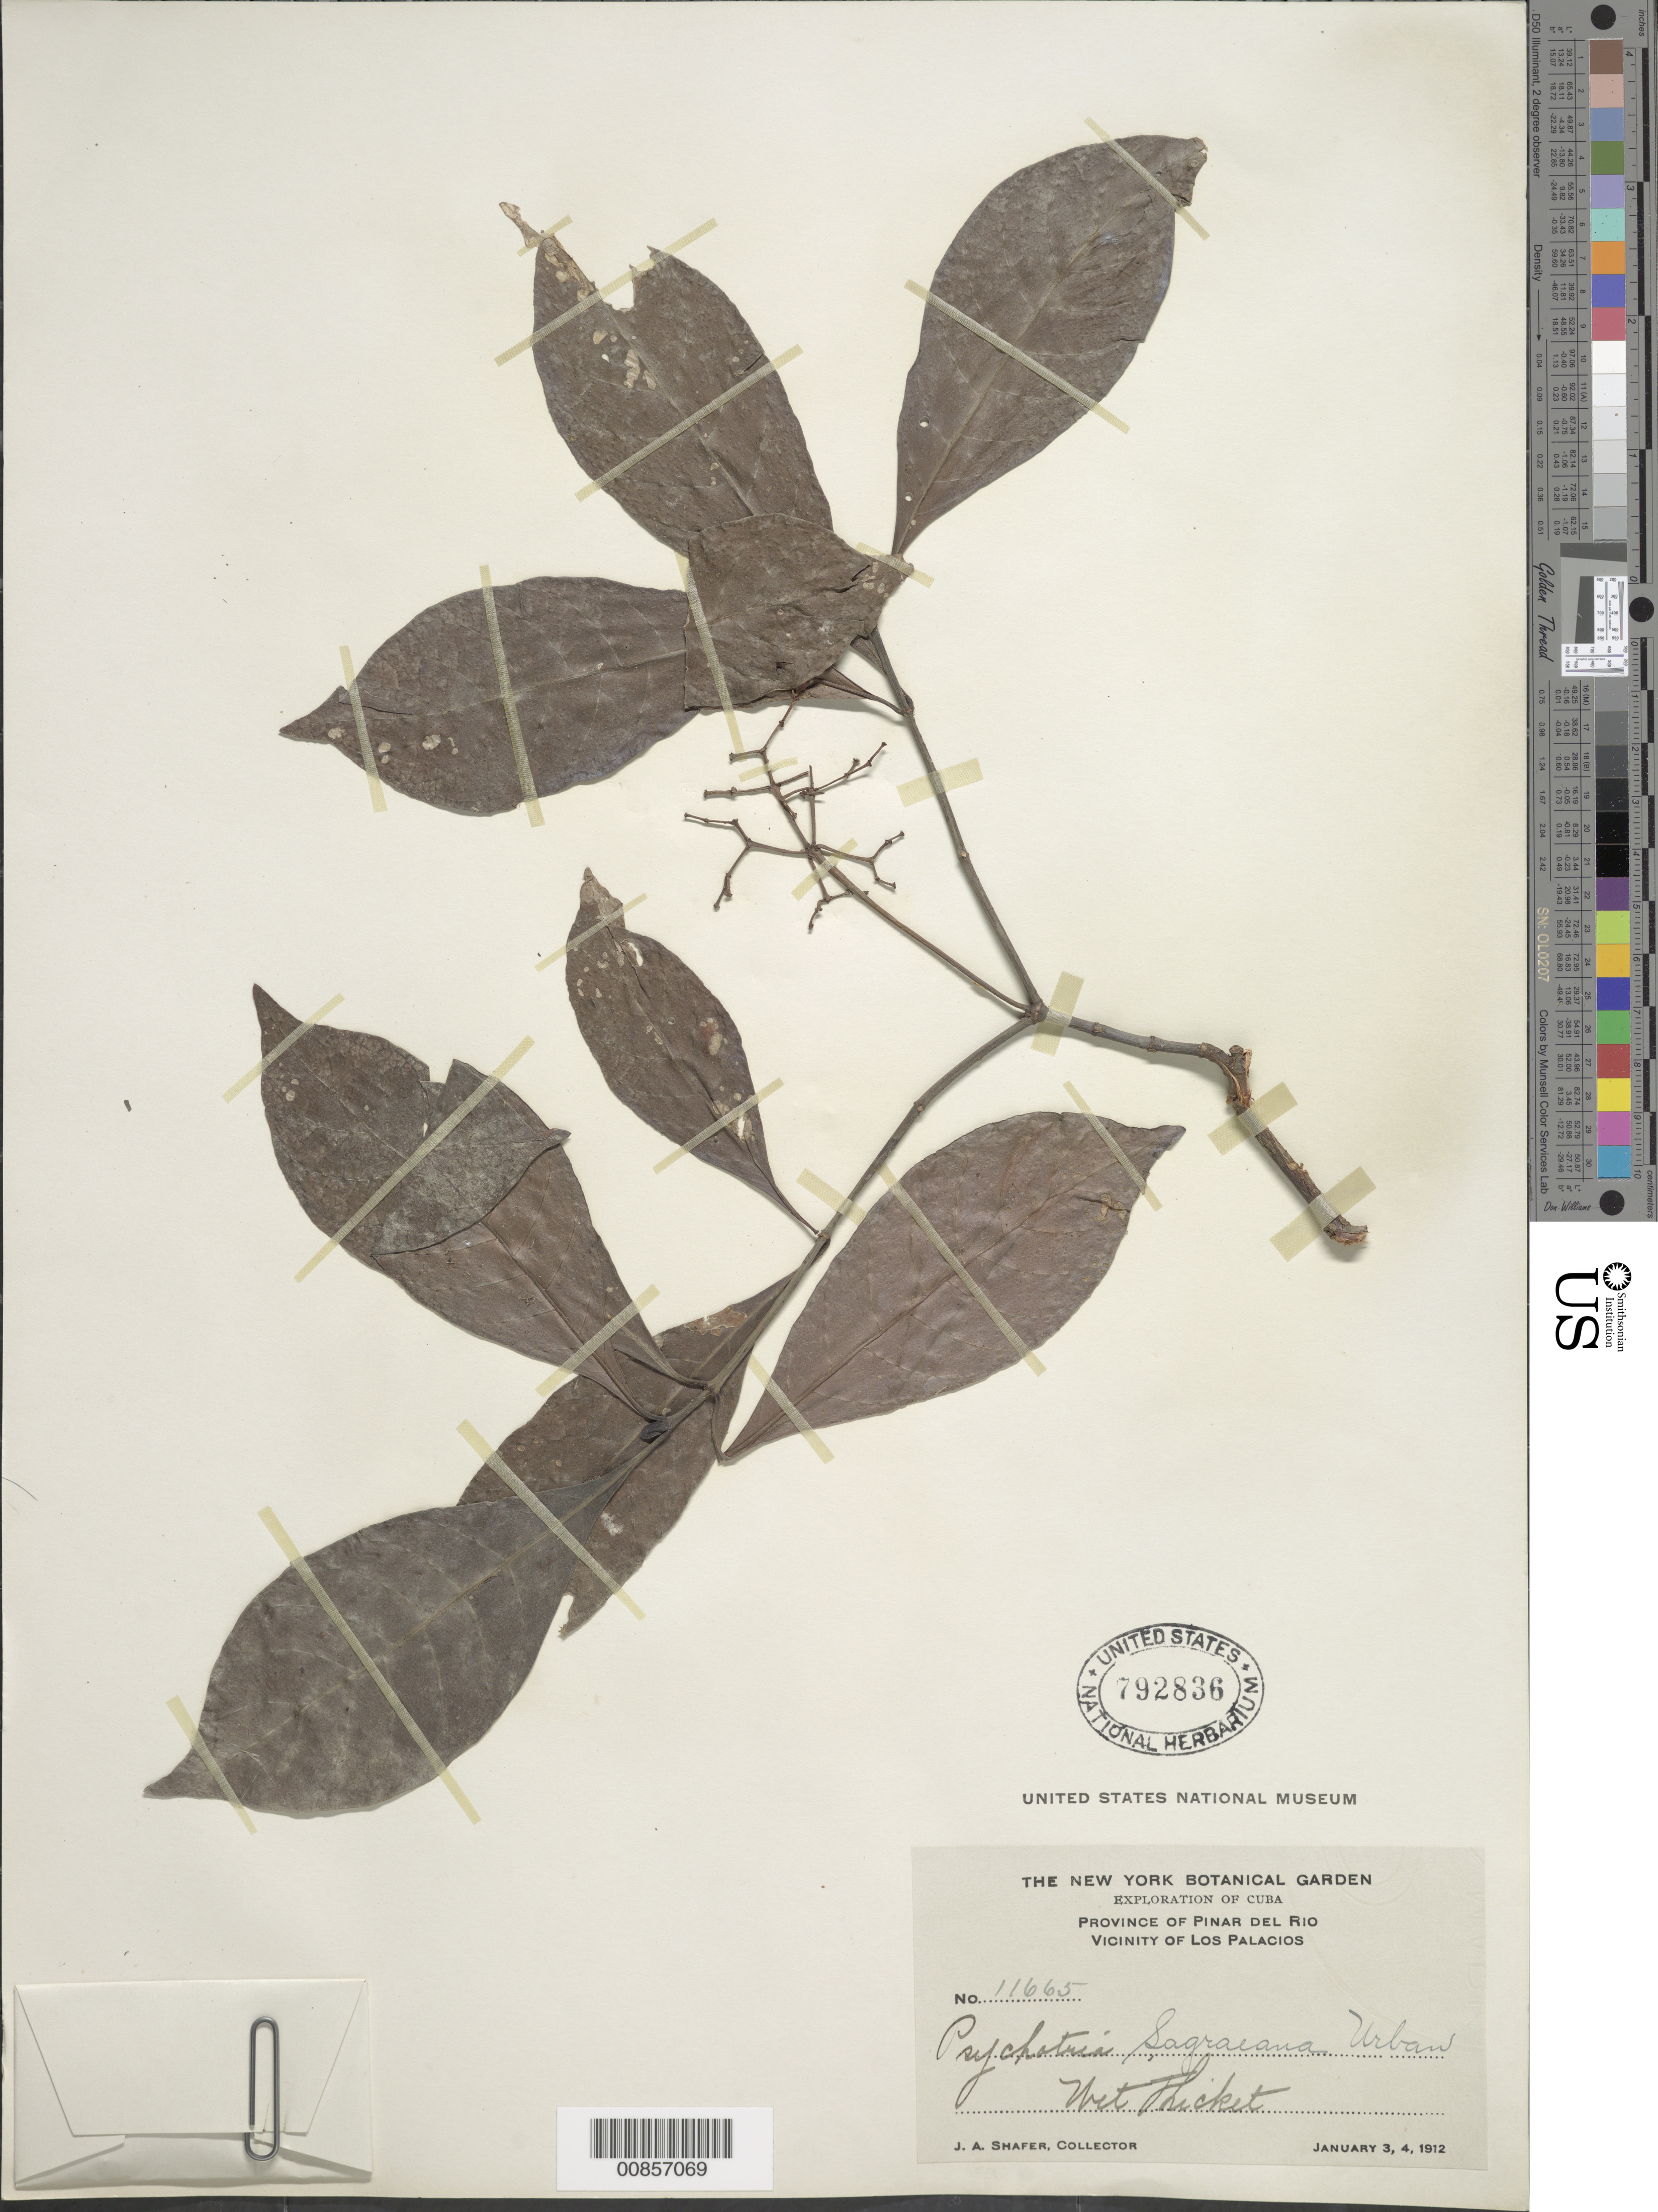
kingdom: Plantae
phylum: Tracheophyta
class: Magnoliopsida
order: Gentianales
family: Rubiaceae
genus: Psychotria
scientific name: Psychotria carthagenensis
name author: Jacq.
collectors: J. A. Shafer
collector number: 11665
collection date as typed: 03 Jan 1912 and 04 Jan 1912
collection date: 1912-01-03,1912-01-04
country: Cuba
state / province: Pinar del Río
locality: Vicinity of Los Palacios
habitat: Wet thicket.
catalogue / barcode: US 792836